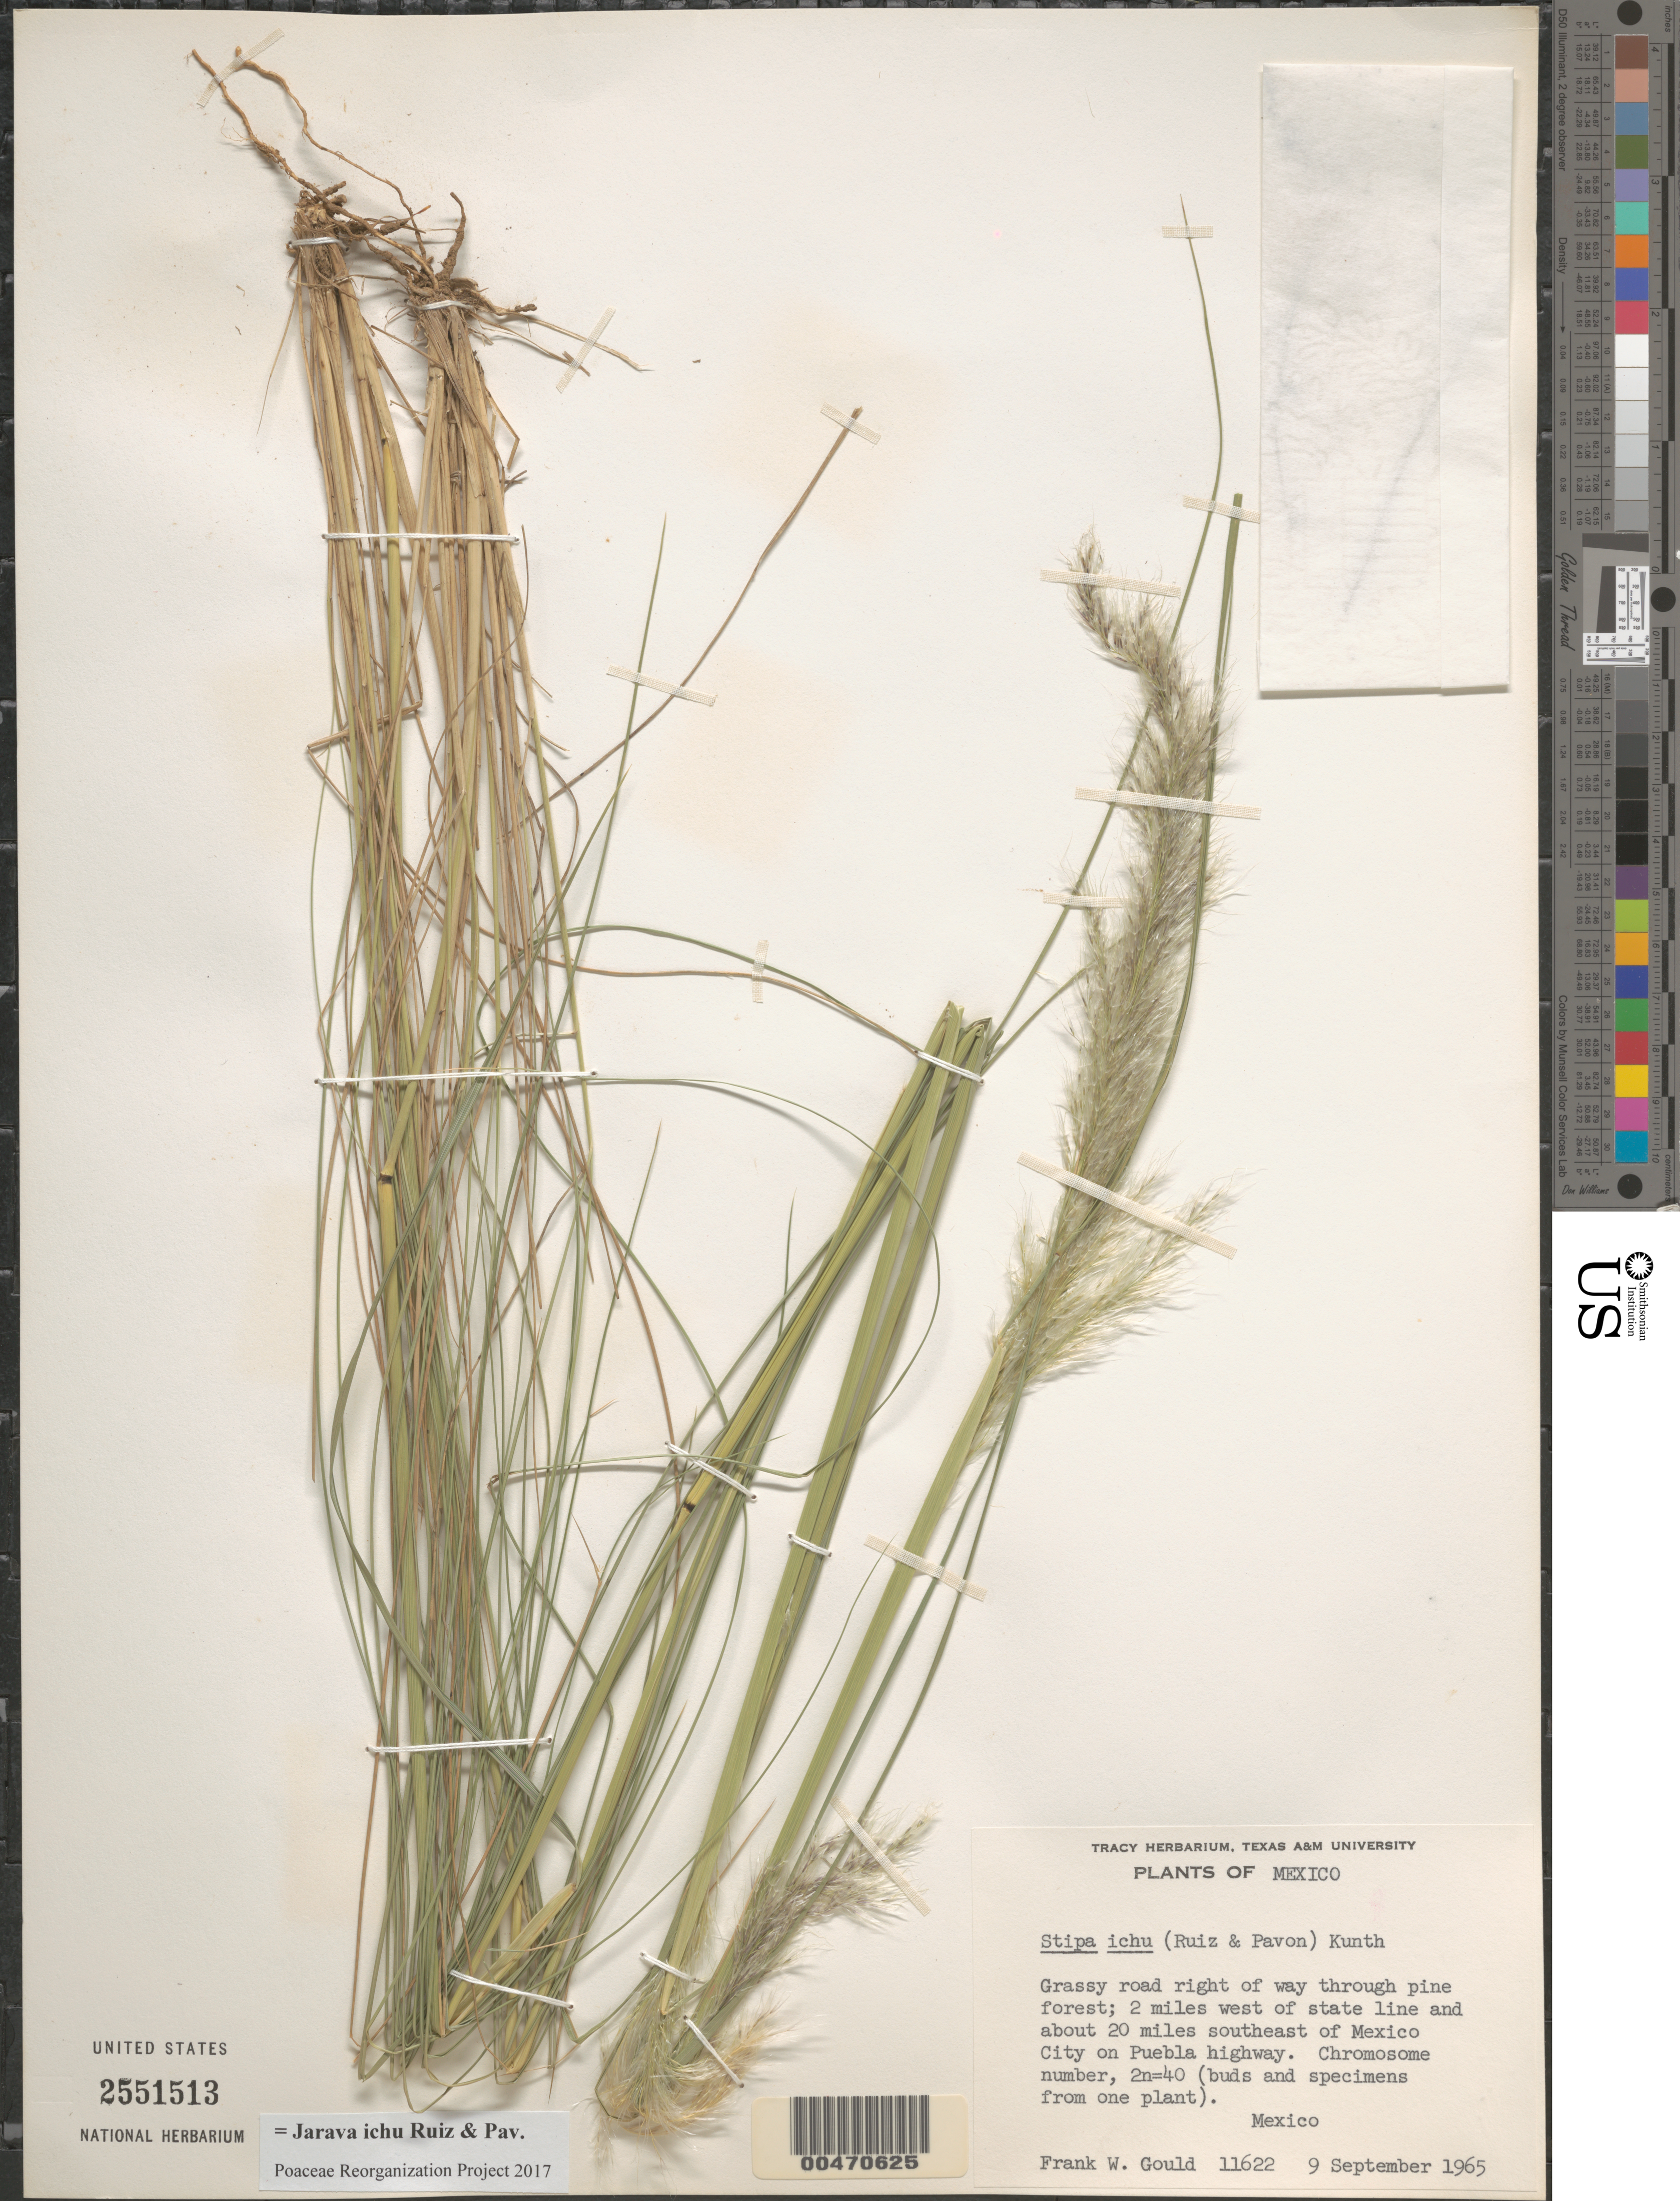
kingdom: Plantae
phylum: Tracheophyta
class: Liliopsida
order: Poales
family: Poaceae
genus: Jarava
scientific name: Jarava ichu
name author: Ruiz & Pav.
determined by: Poaceae Reorganization Project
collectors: F. W. Gould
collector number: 11622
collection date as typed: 9 Sep 1965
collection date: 1965-09-09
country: Mexico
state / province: México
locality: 2 mi W of state line & about 20 mi SE of Mexico City on Puebla hwy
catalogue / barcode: US 2551513